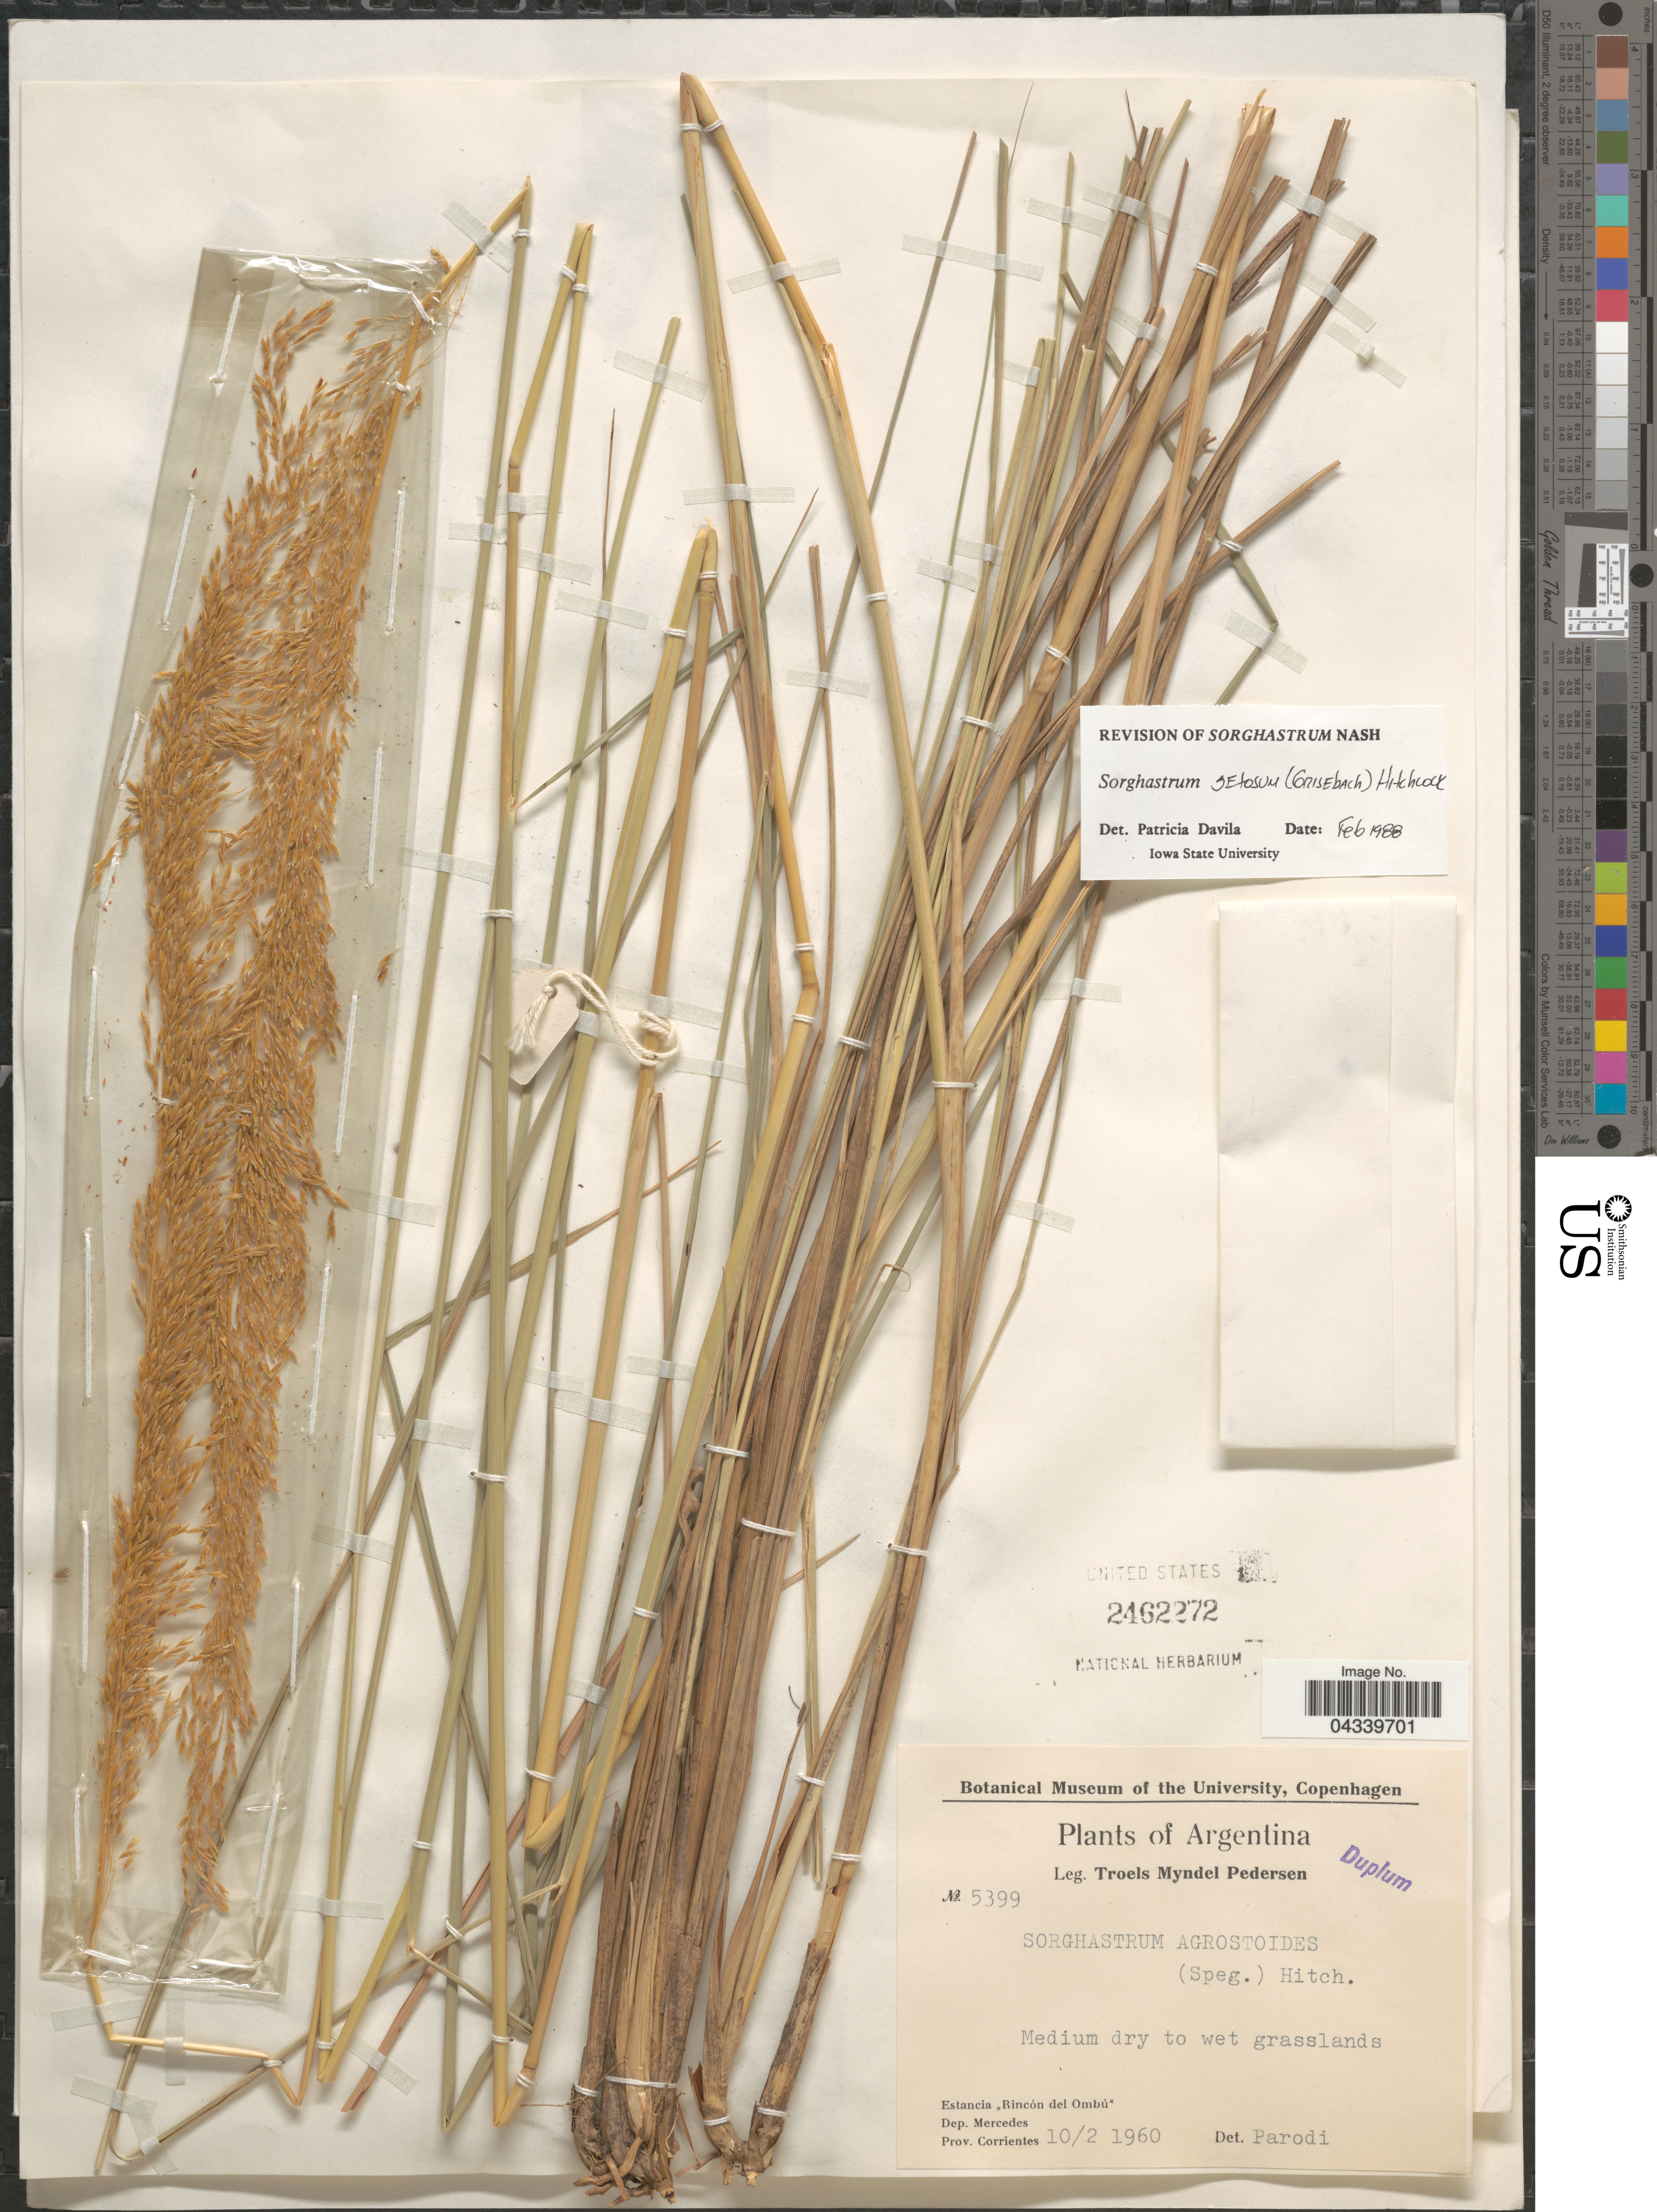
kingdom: Plantae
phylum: Tracheophyta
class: Liliopsida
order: Poales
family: Poaceae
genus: Sorghastrum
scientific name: Sorghastrum setosum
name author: (Griseb.) Hitchc.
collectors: T. Pederson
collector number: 5399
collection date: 1960-02-10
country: Argentina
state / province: Corrientes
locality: Estancia "Rincón del Ombú". Dep. Mercedes.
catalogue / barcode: US 2462272